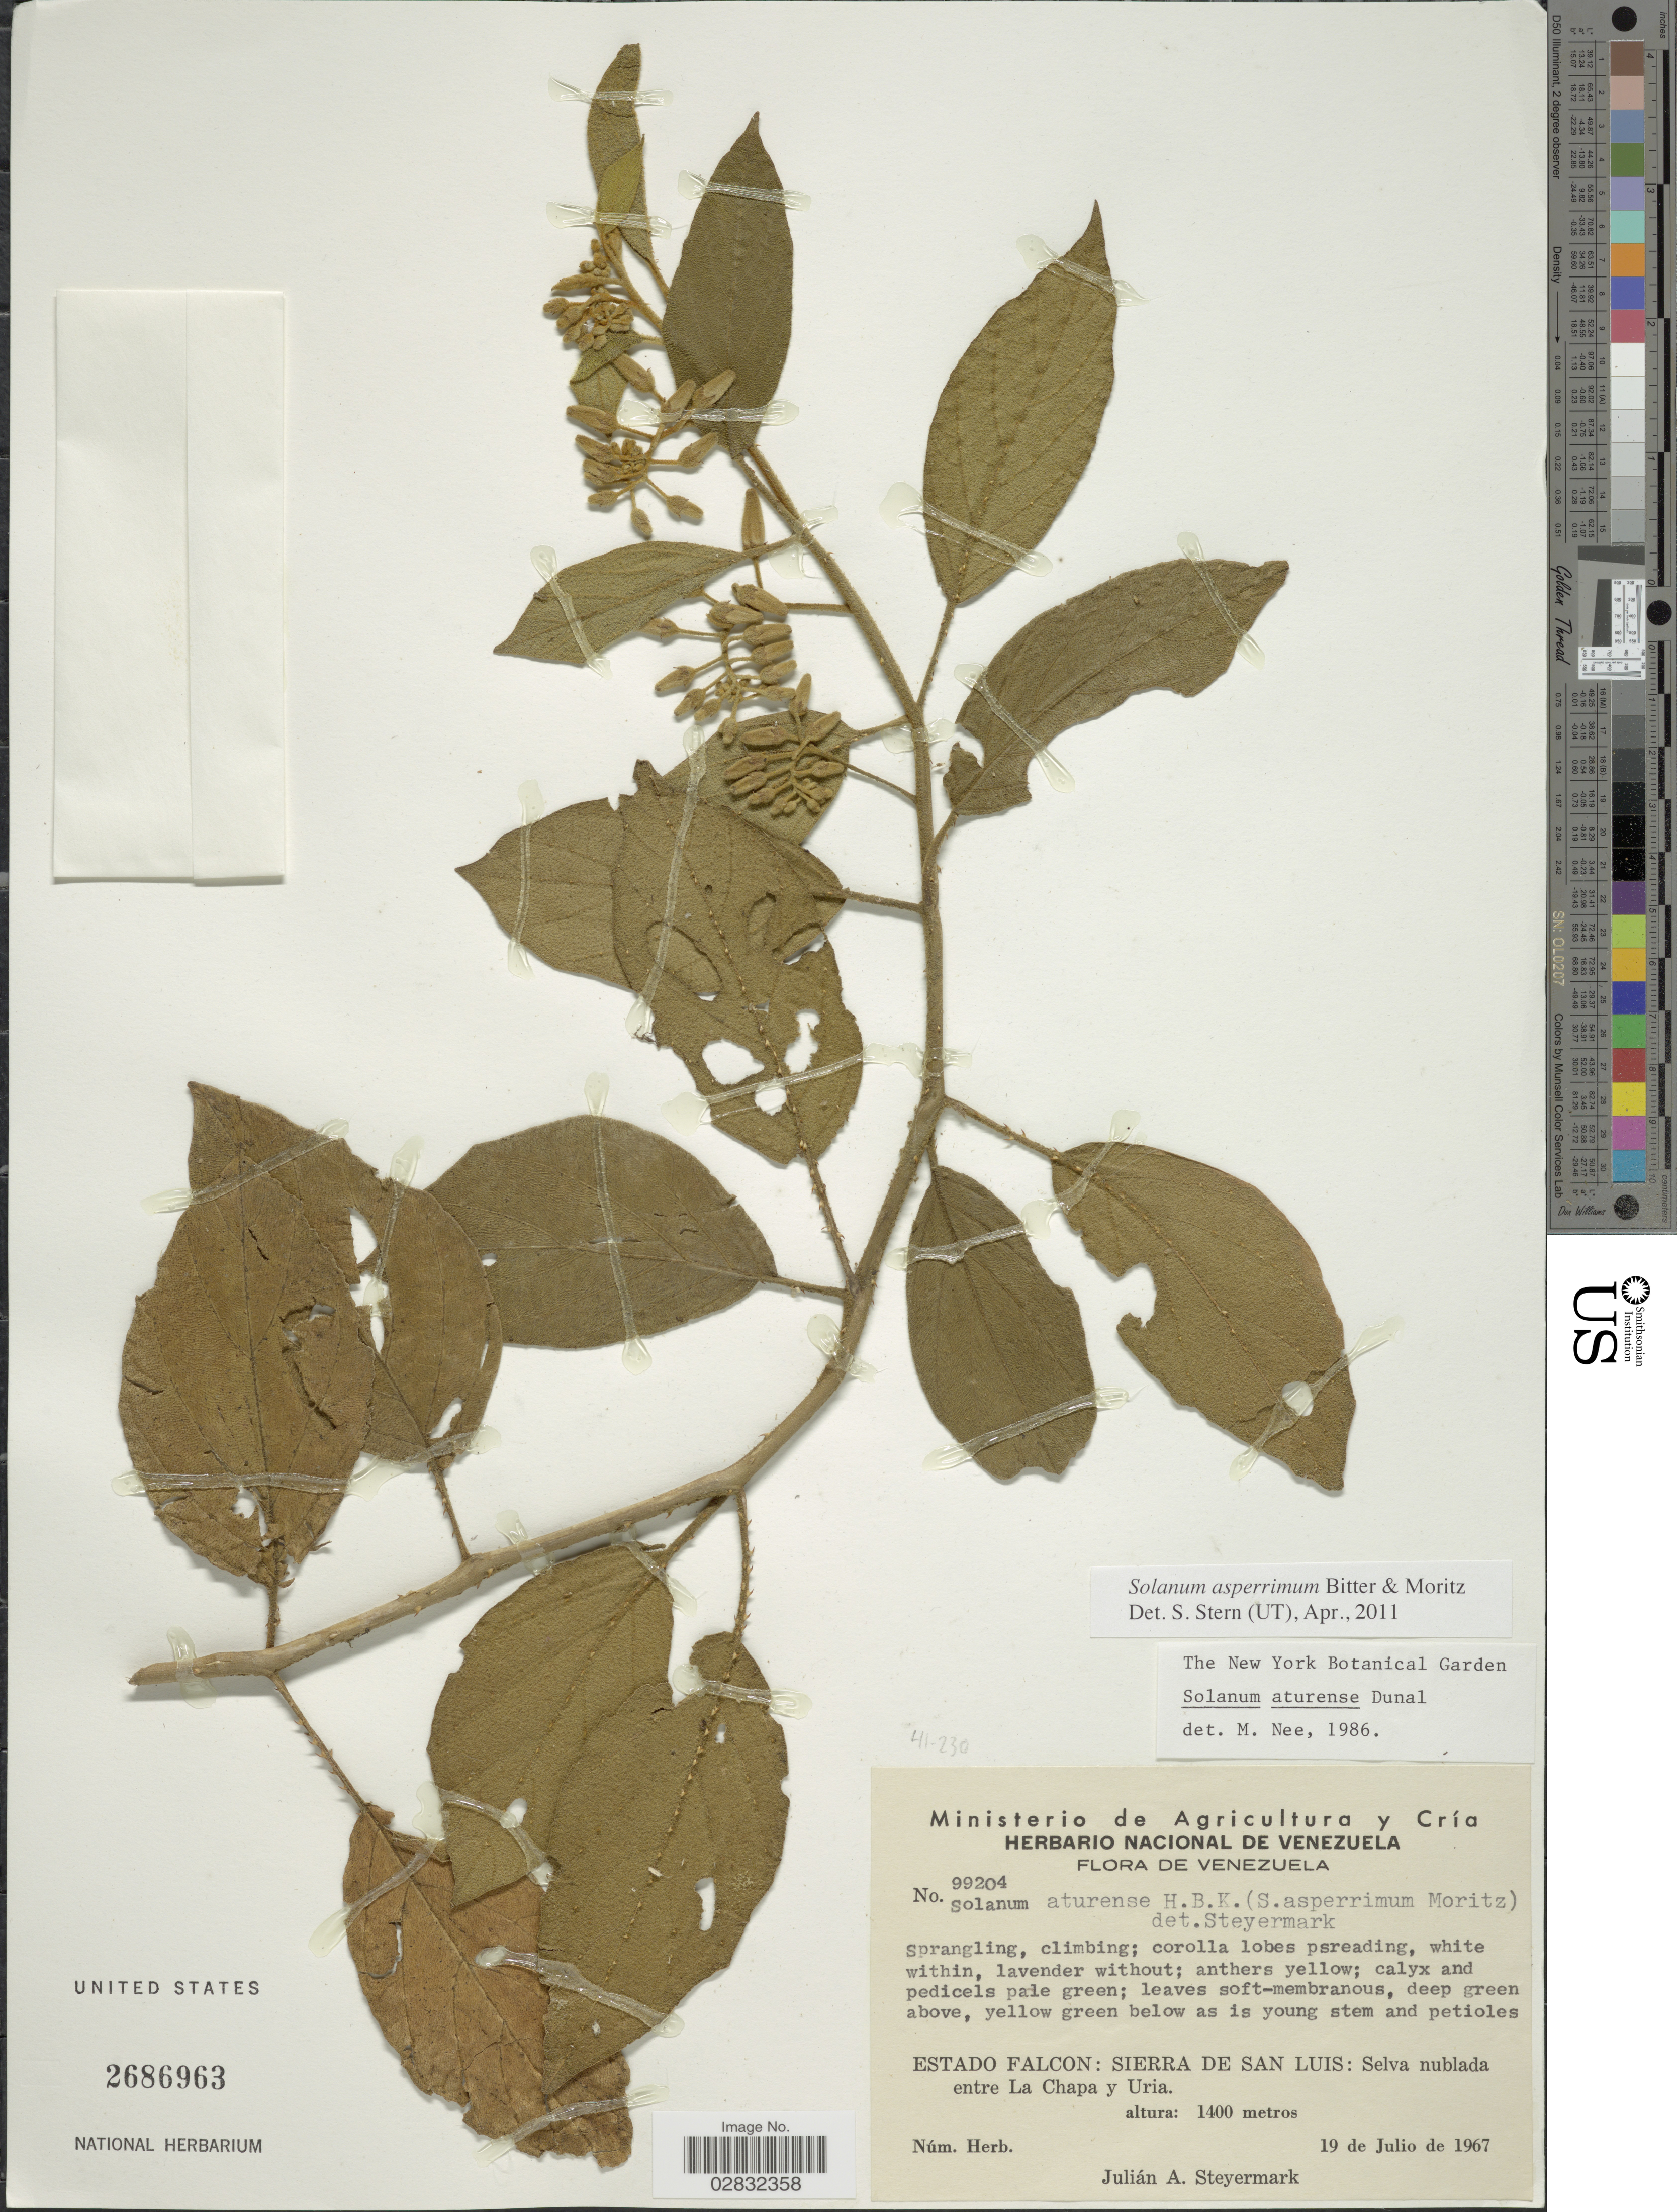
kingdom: Plantae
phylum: Tracheophyta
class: Magnoliopsida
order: Solanales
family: Solanaceae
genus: Solanum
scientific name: Solanum asperrimum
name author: Bitter & Moritz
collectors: J. Steyermark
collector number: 99204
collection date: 1967-07-19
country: Venezuela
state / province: Falcón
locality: Estado Falcon: Sierra De San Luis: Selva nublada entre La Chapa y Uria.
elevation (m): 1400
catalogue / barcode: US 2686963